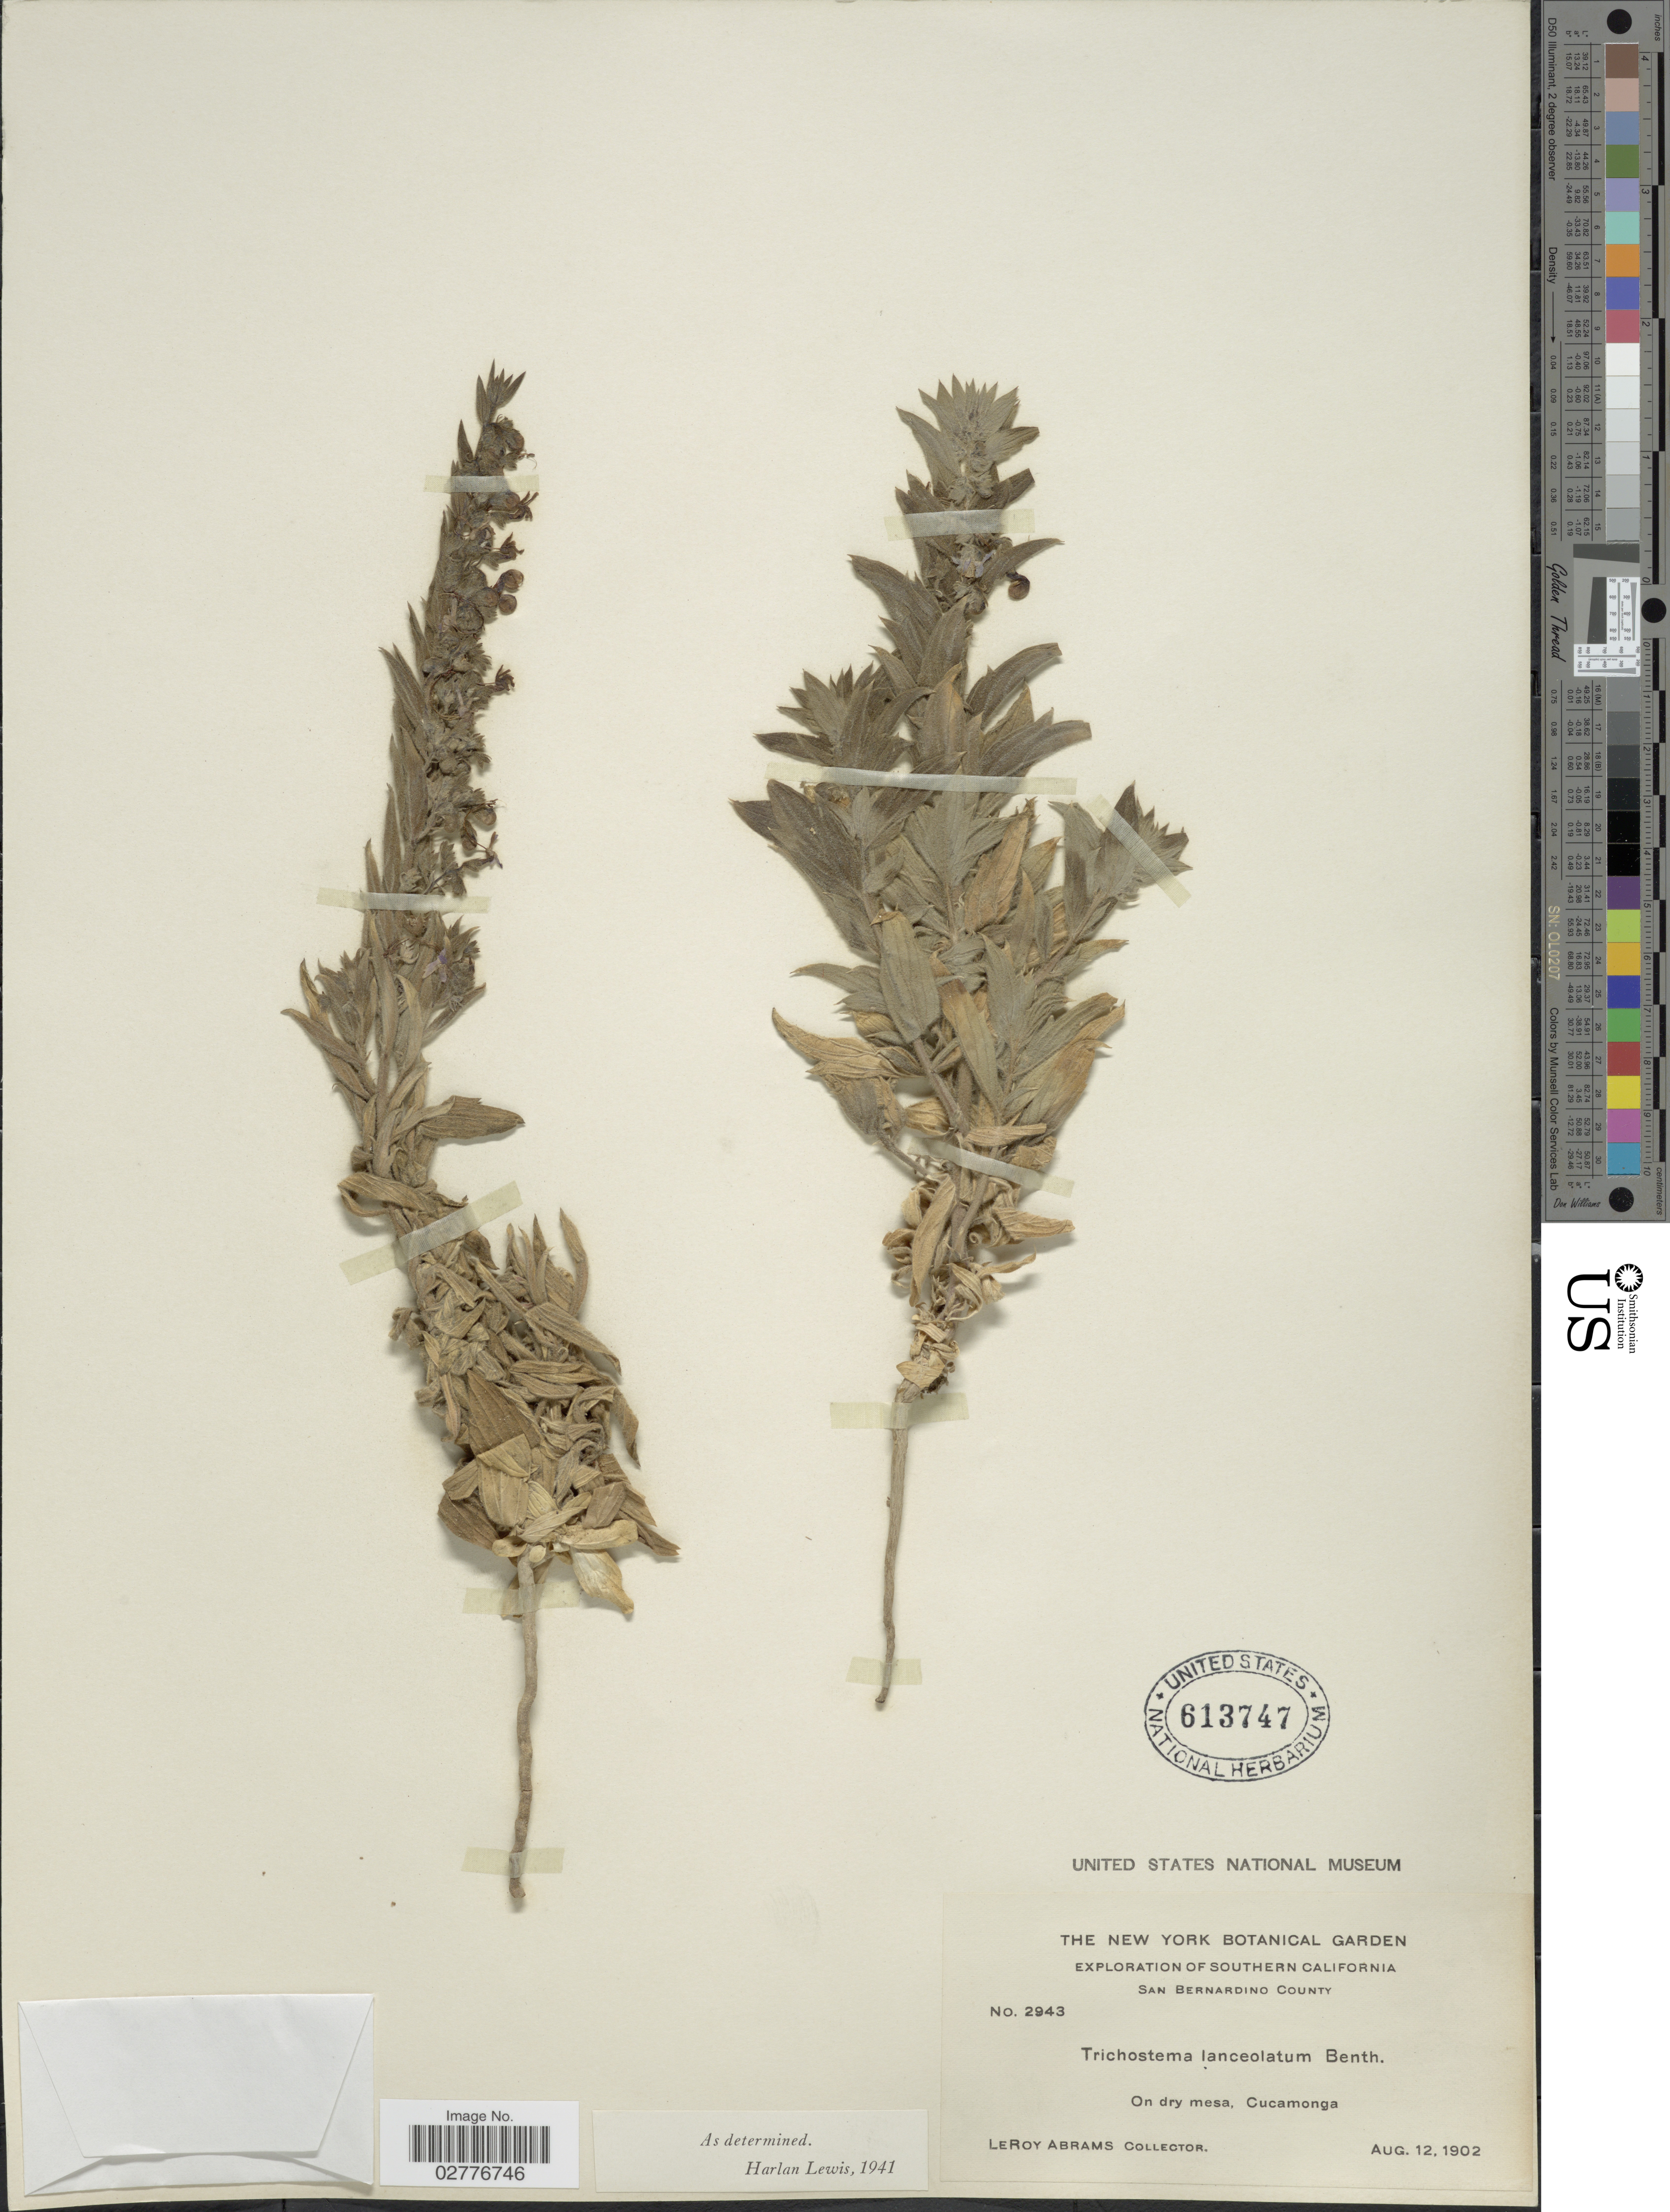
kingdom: Plantae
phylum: Tracheophyta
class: Magnoliopsida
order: Lamiales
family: Lamiaceae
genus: Trichostema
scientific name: Trichostema lanceolatum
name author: Benth.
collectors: L. Abrams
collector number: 2943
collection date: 1902-08-12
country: United States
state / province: California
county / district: San Bernardino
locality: Southern California. San Bernardino County. On dry mesa, Cucamonga.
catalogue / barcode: US 613747